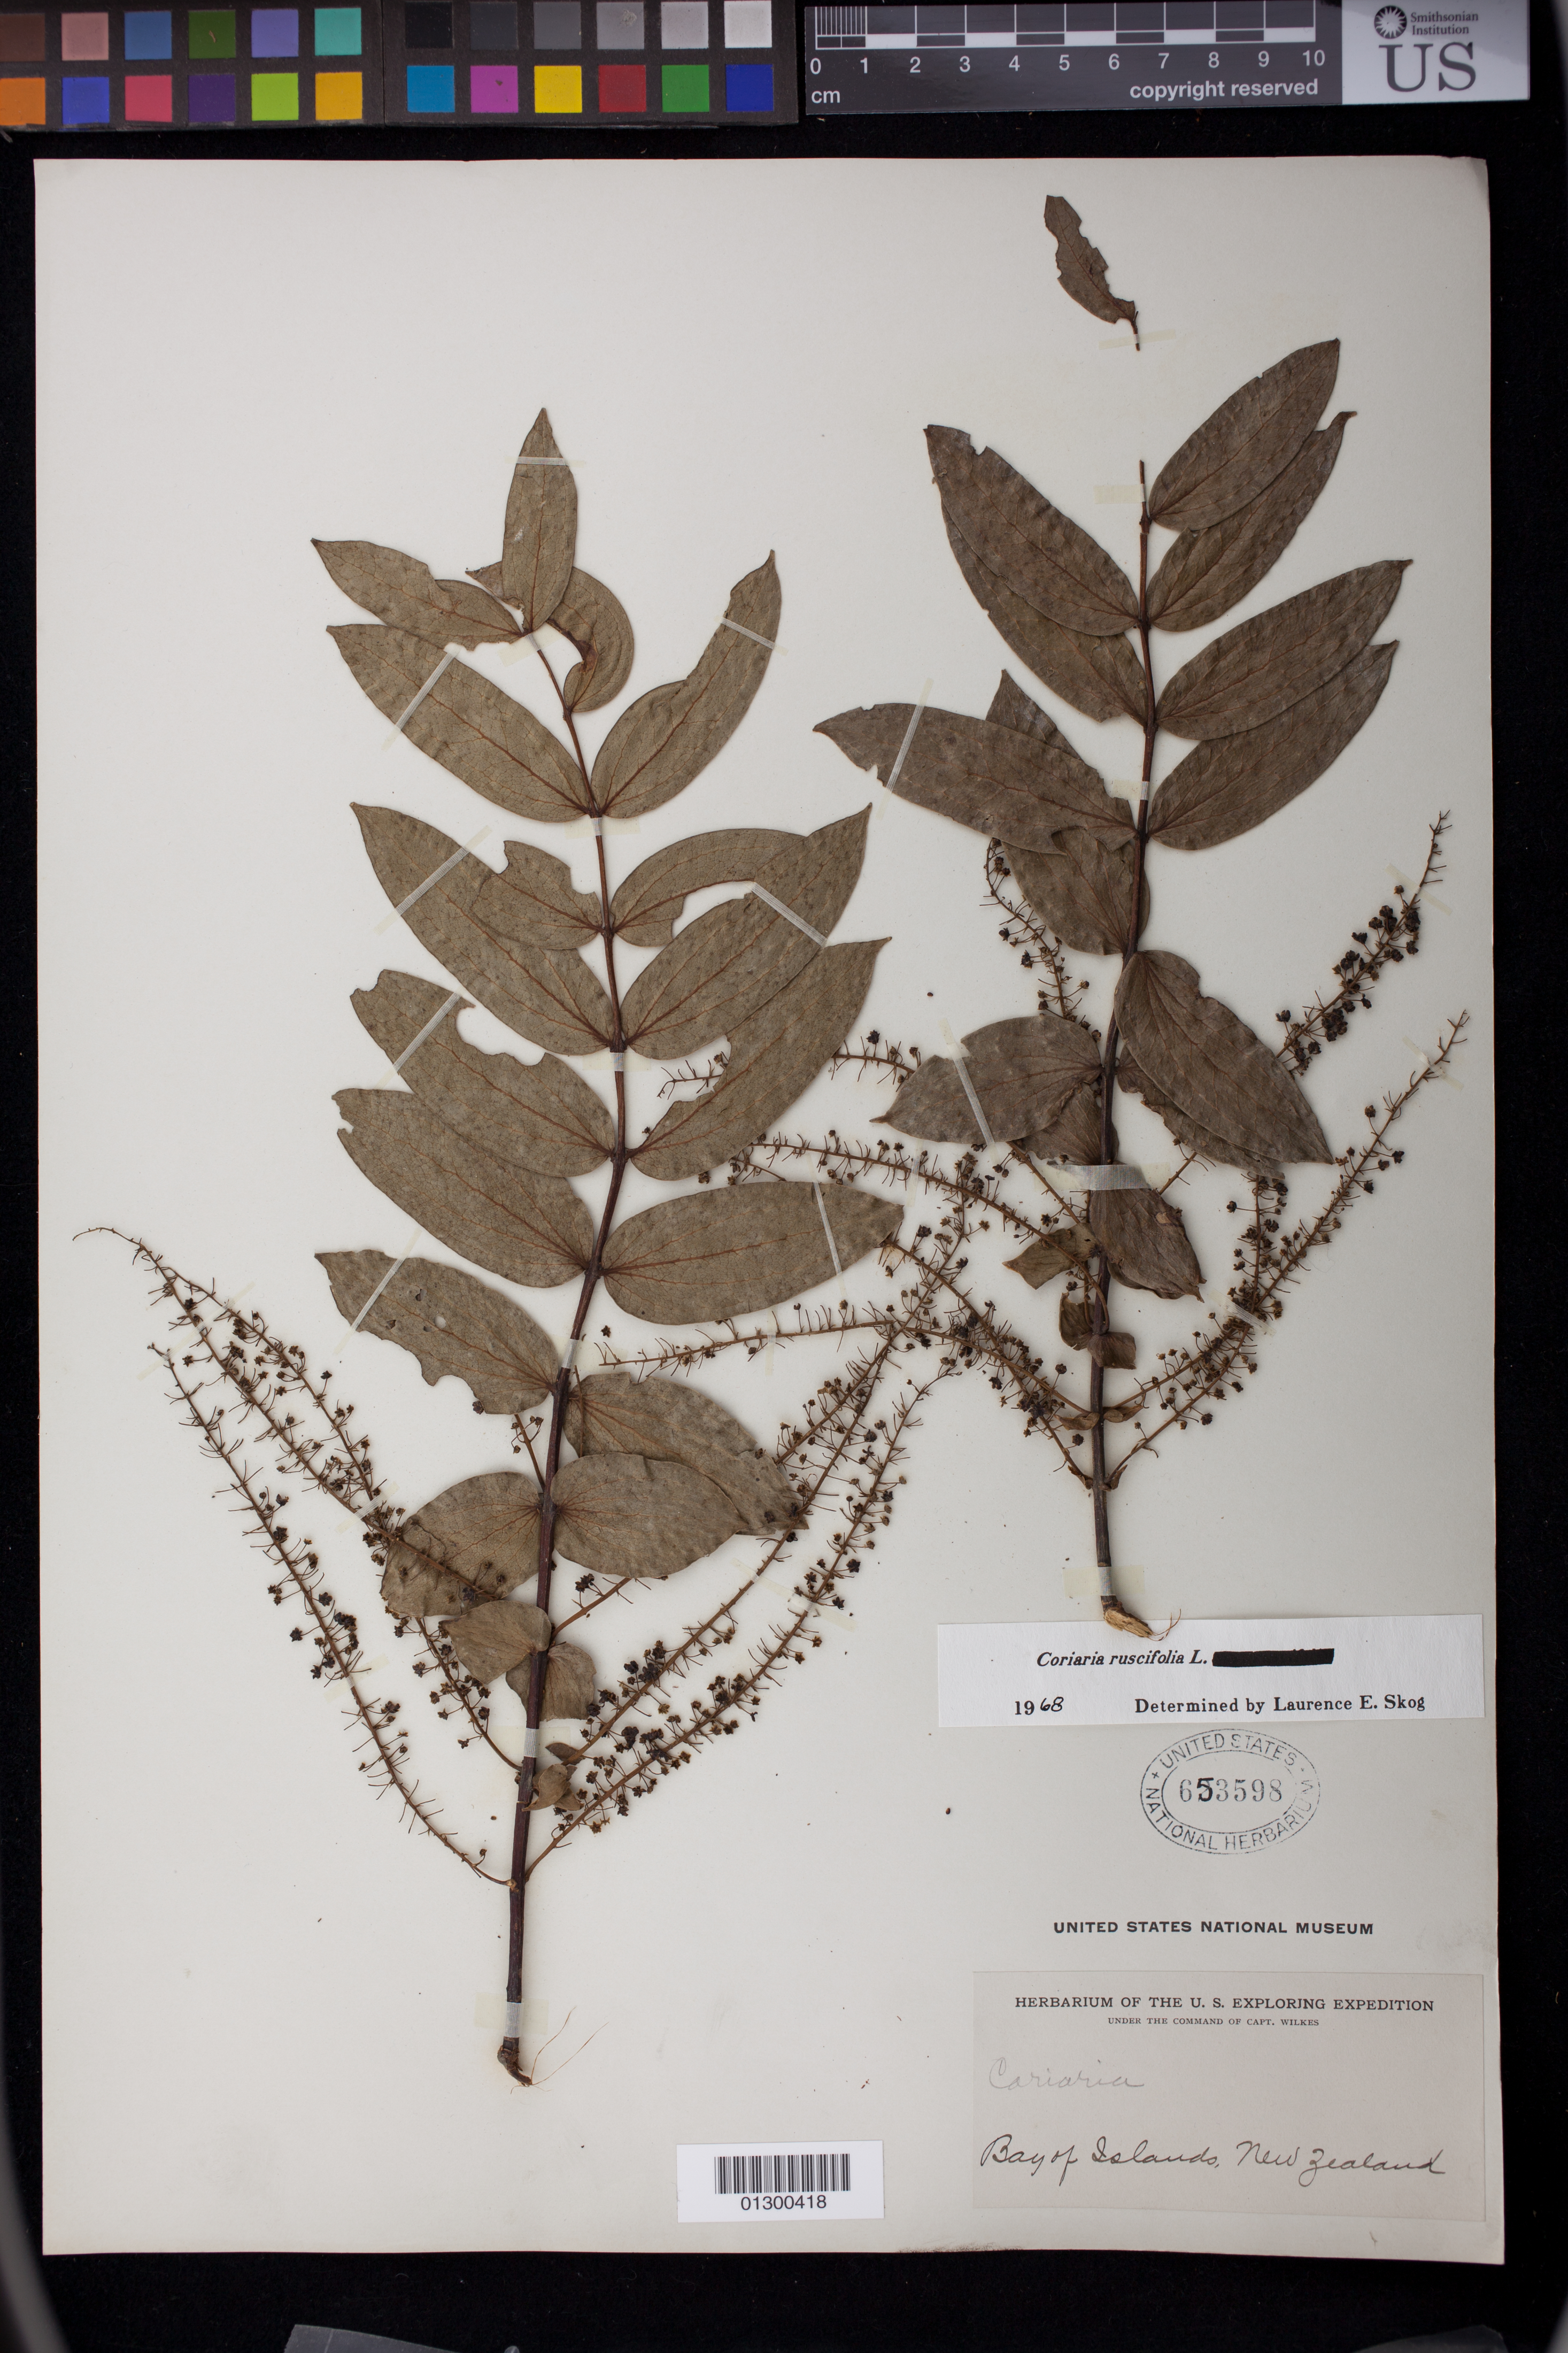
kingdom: Plantae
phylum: Tracheophyta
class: Magnoliopsida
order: Cucurbitales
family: Coriariaceae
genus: Coriaria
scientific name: Coriaria ruscifolia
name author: L.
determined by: Skog, Laurence E.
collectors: Wilkes Explor. Exped.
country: New Zealand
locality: Bay of Islands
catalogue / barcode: US 653598